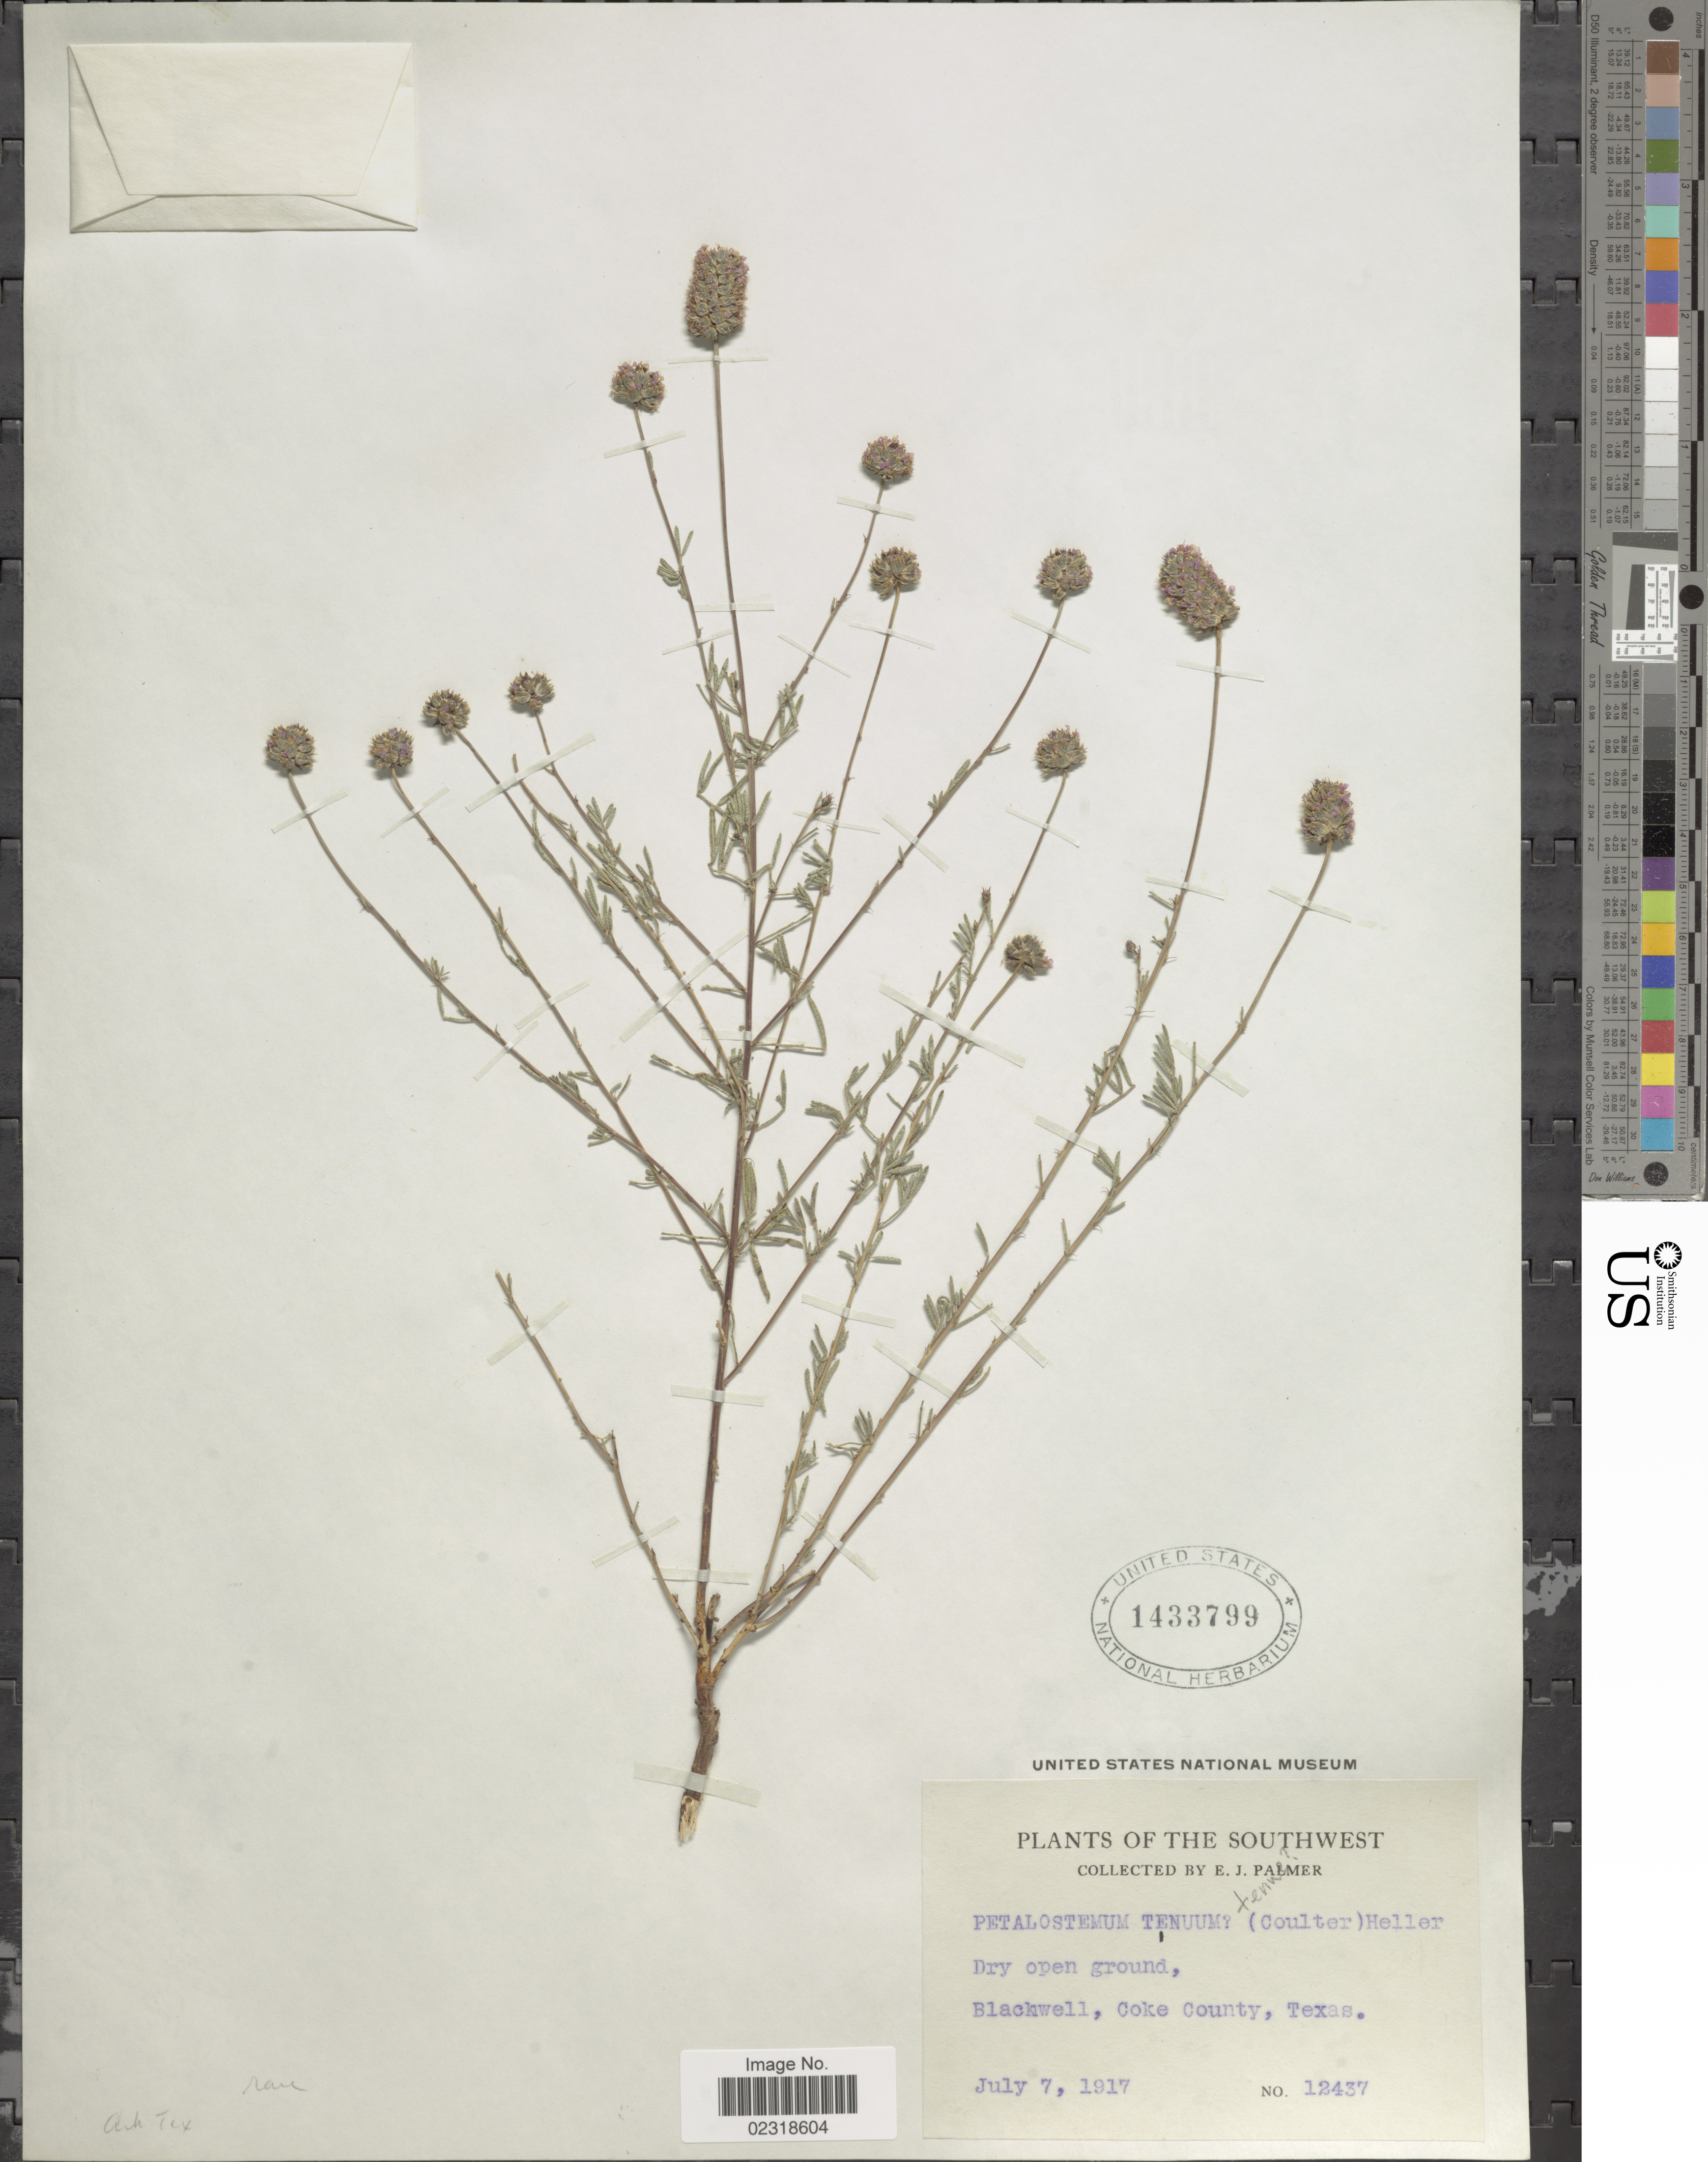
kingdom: Plantae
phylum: Tracheophyta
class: Magnoliopsida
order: Fabales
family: Fabaceae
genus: Dalea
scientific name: Dalea tenuis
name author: (J.M. Coult.) Shinners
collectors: E. J. Palmer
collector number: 12437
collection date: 1917-07-07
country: United States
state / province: Texas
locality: The Southwest, dry open ground, Blackwell, Coke County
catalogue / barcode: US 1433799